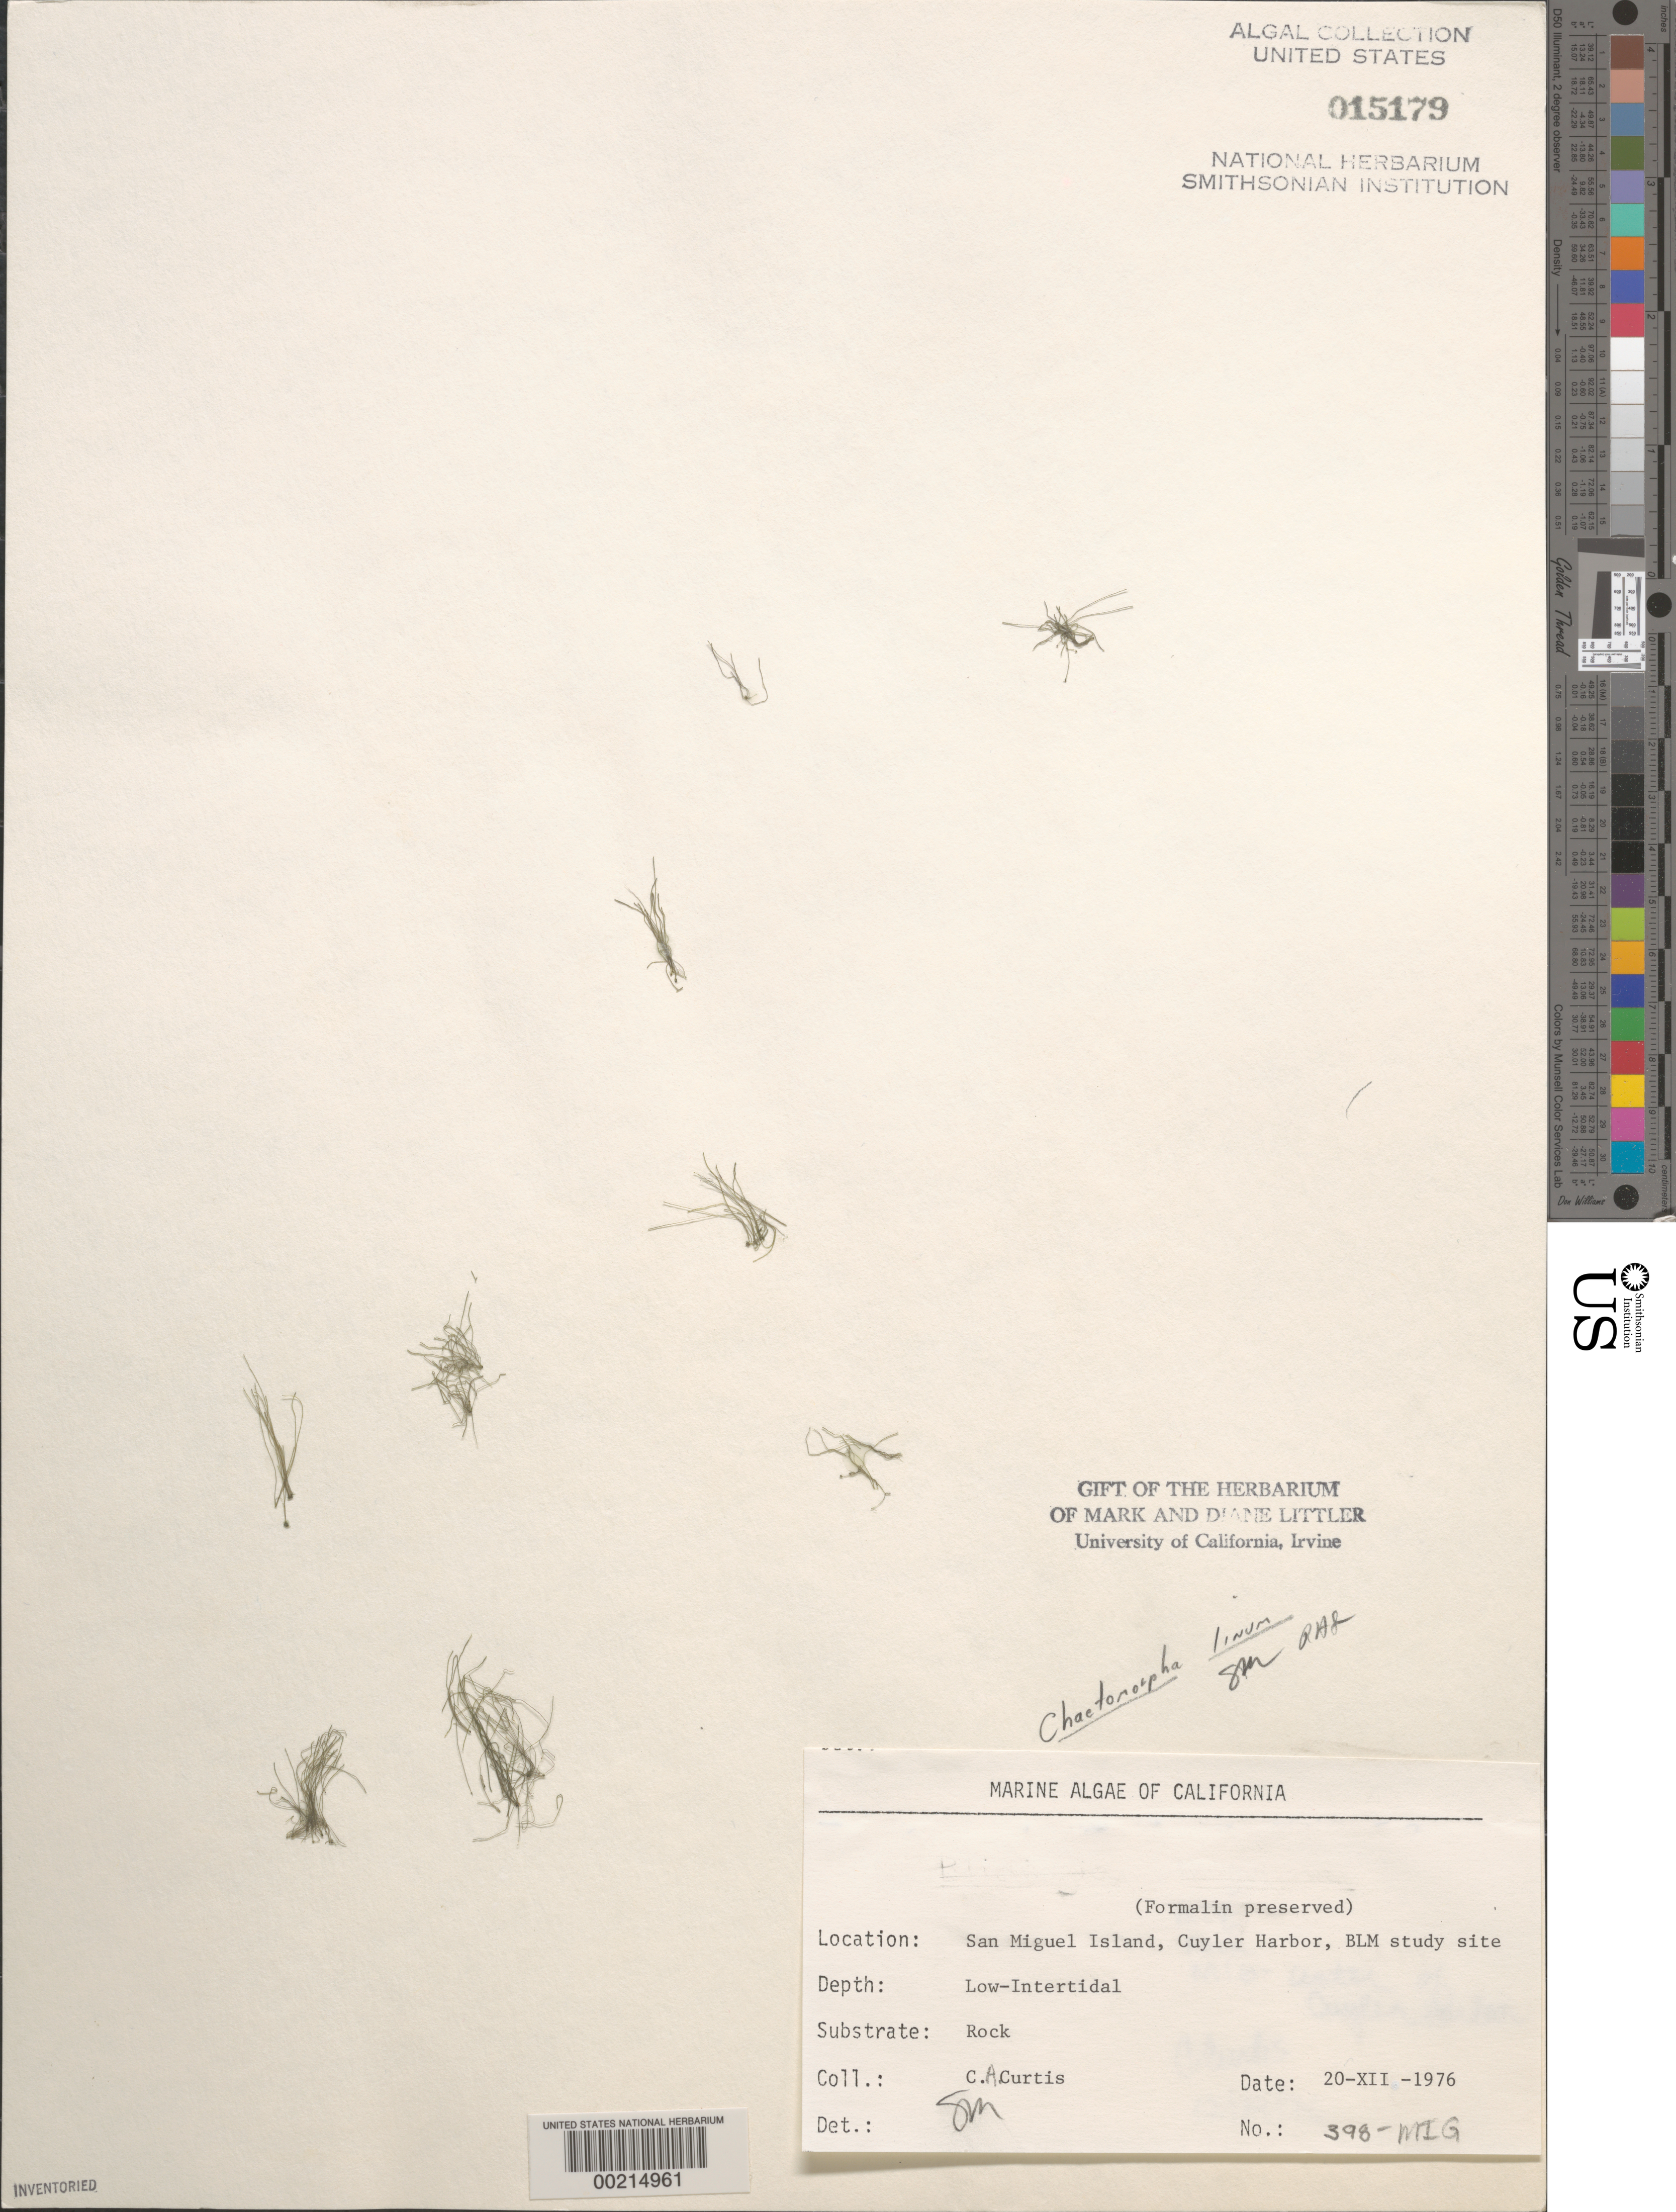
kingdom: Plantae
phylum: Chlorophyta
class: Ulvophyceae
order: Cladophorales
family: Cladophoraceae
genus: Chaetomorpha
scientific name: Chaetomorpha linum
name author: (O.F. Muell.) Kütz.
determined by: Murray, S. N.; Sims, Robert H.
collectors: C. Curtis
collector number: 398-MIG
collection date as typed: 20 Dec 1976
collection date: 1976-12-20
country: United States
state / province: California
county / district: Santa Barbara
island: San Miguel Island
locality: Cuyler Harbor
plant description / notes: BLM-SOCALBIGHT Rocky Intertidal Survey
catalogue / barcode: US 15179